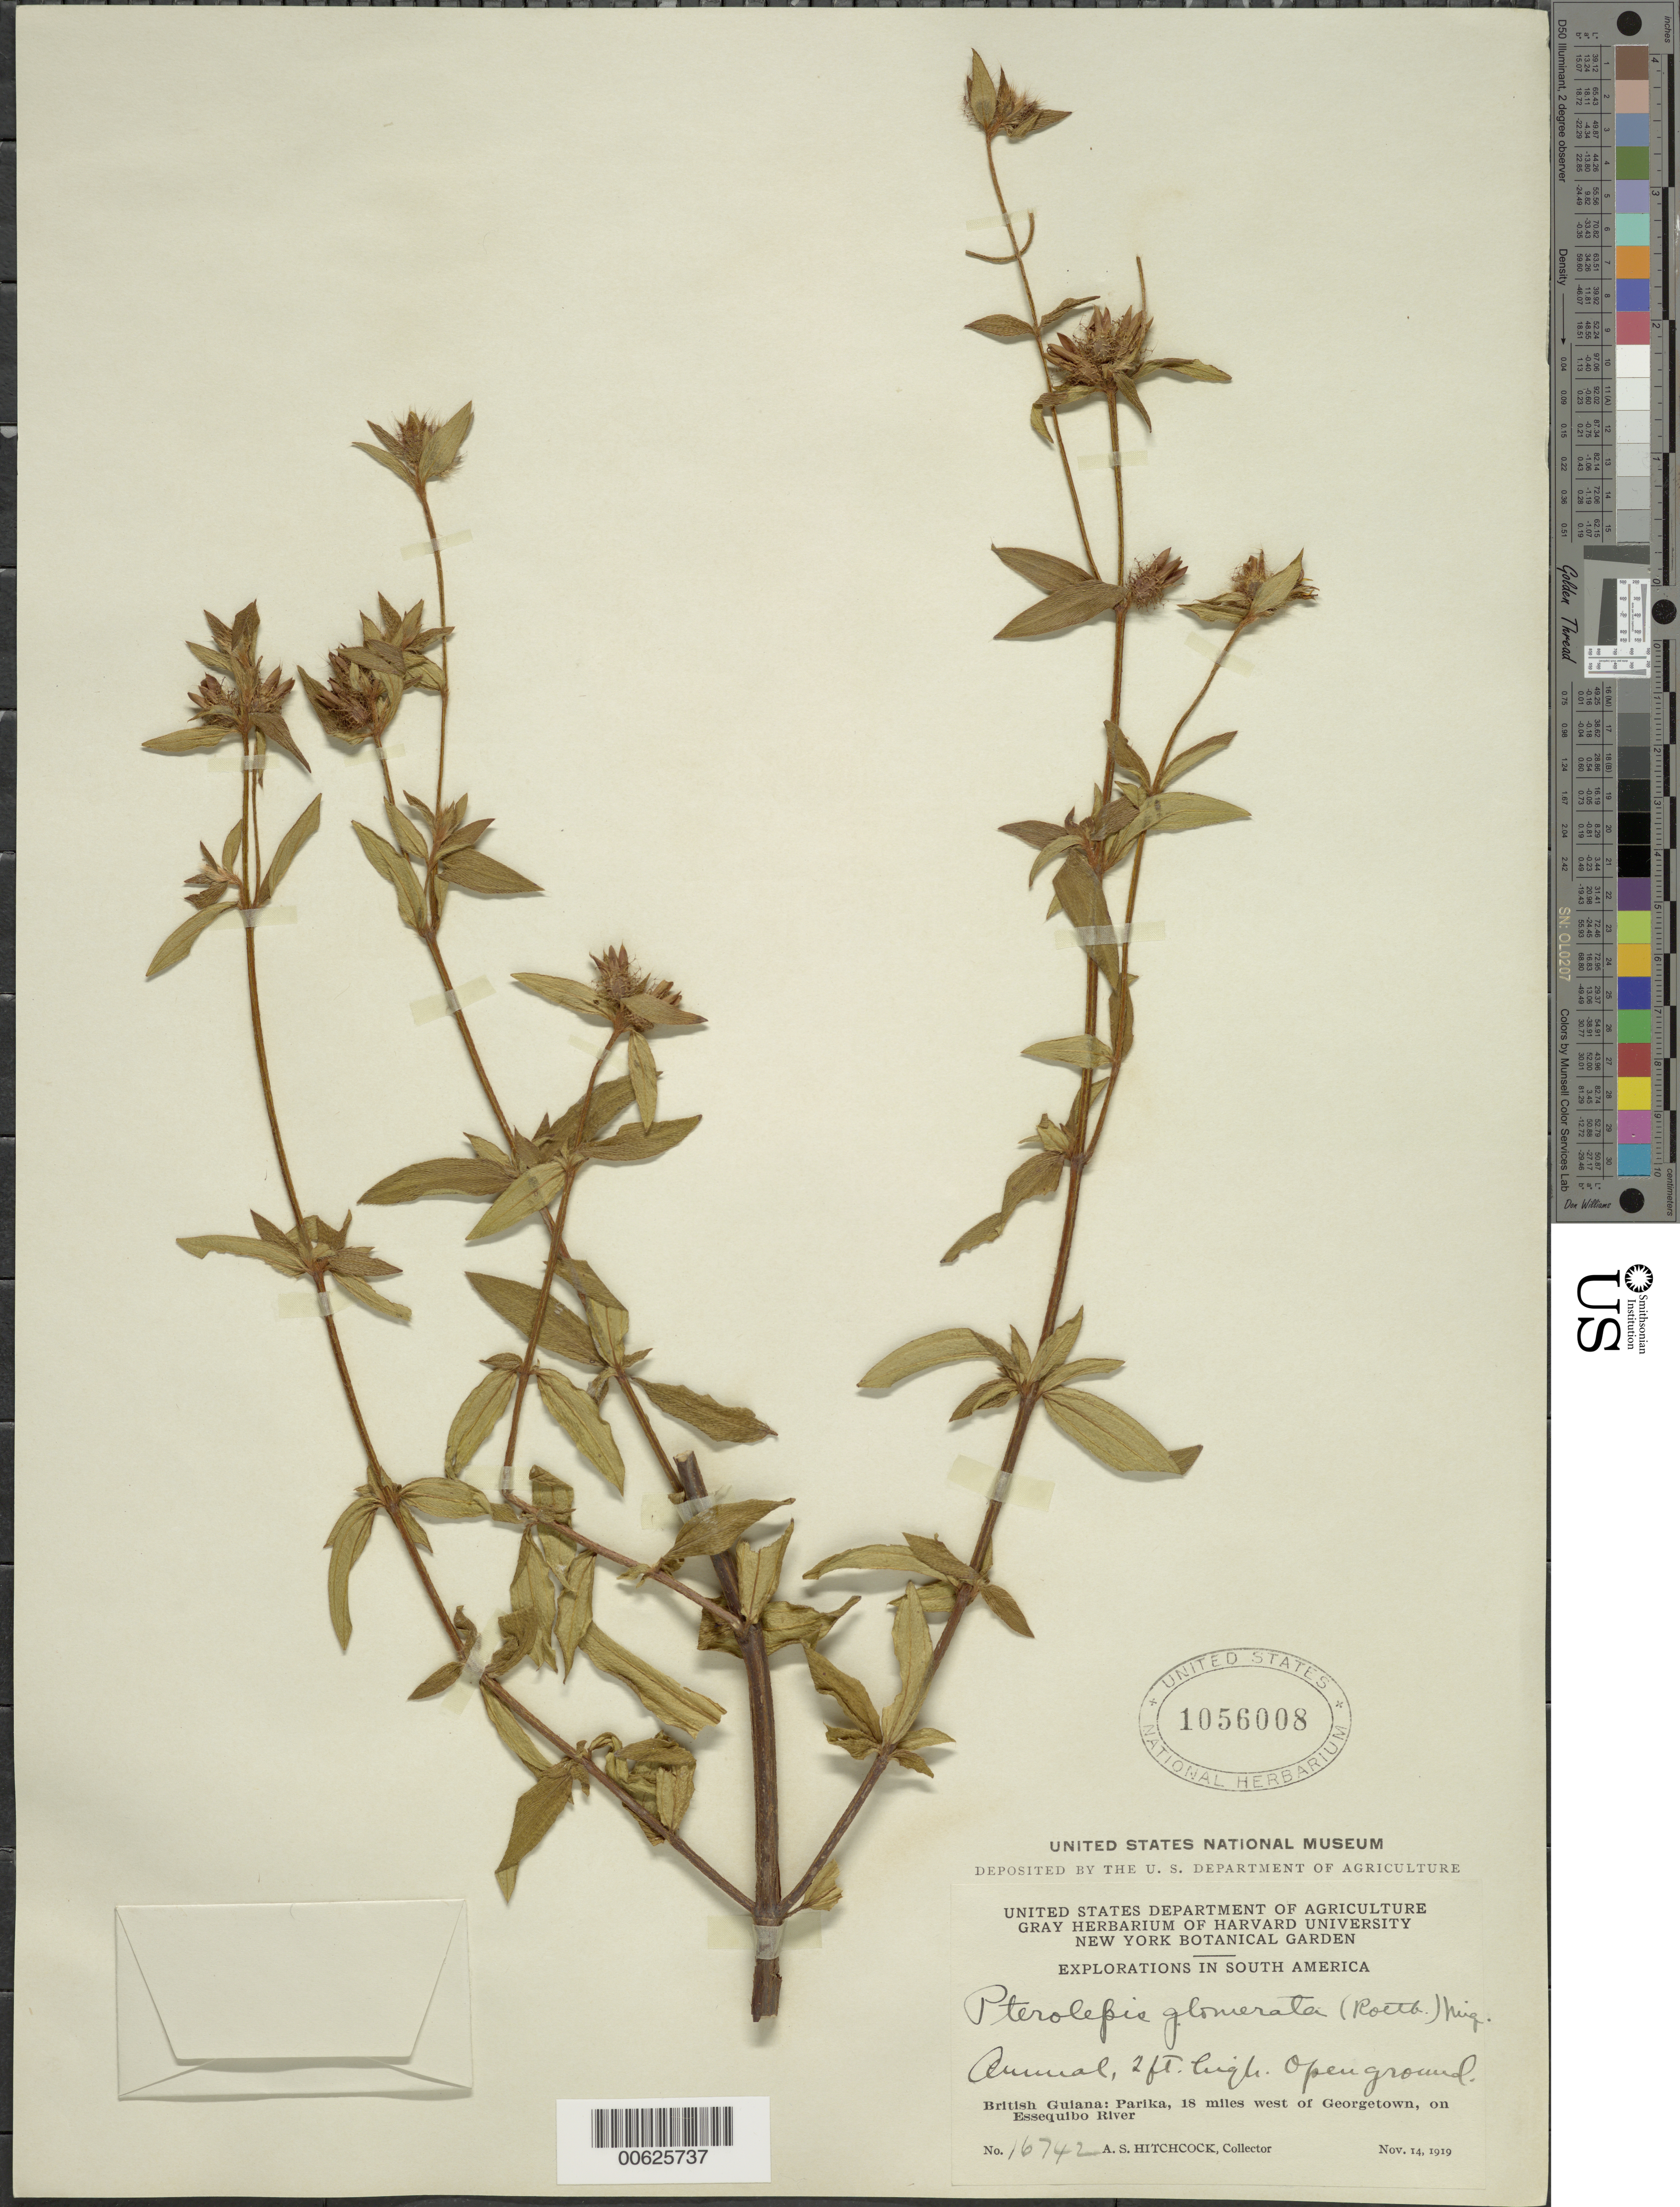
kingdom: Plantae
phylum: Tracheophyta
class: Magnoliopsida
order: Myrtales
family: Melastomataceae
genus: Pterolepis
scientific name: Pterolepis glomerata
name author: (Rottb.) Miq.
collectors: A. S. Hitchcock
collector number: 16742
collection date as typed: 14-Nov-19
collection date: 1919-11-14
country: Guyana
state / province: Essequibo Isl-W. Demerara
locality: Parika, 18 mi. W of Georgetown, on Essequibo R.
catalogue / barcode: US 1056008